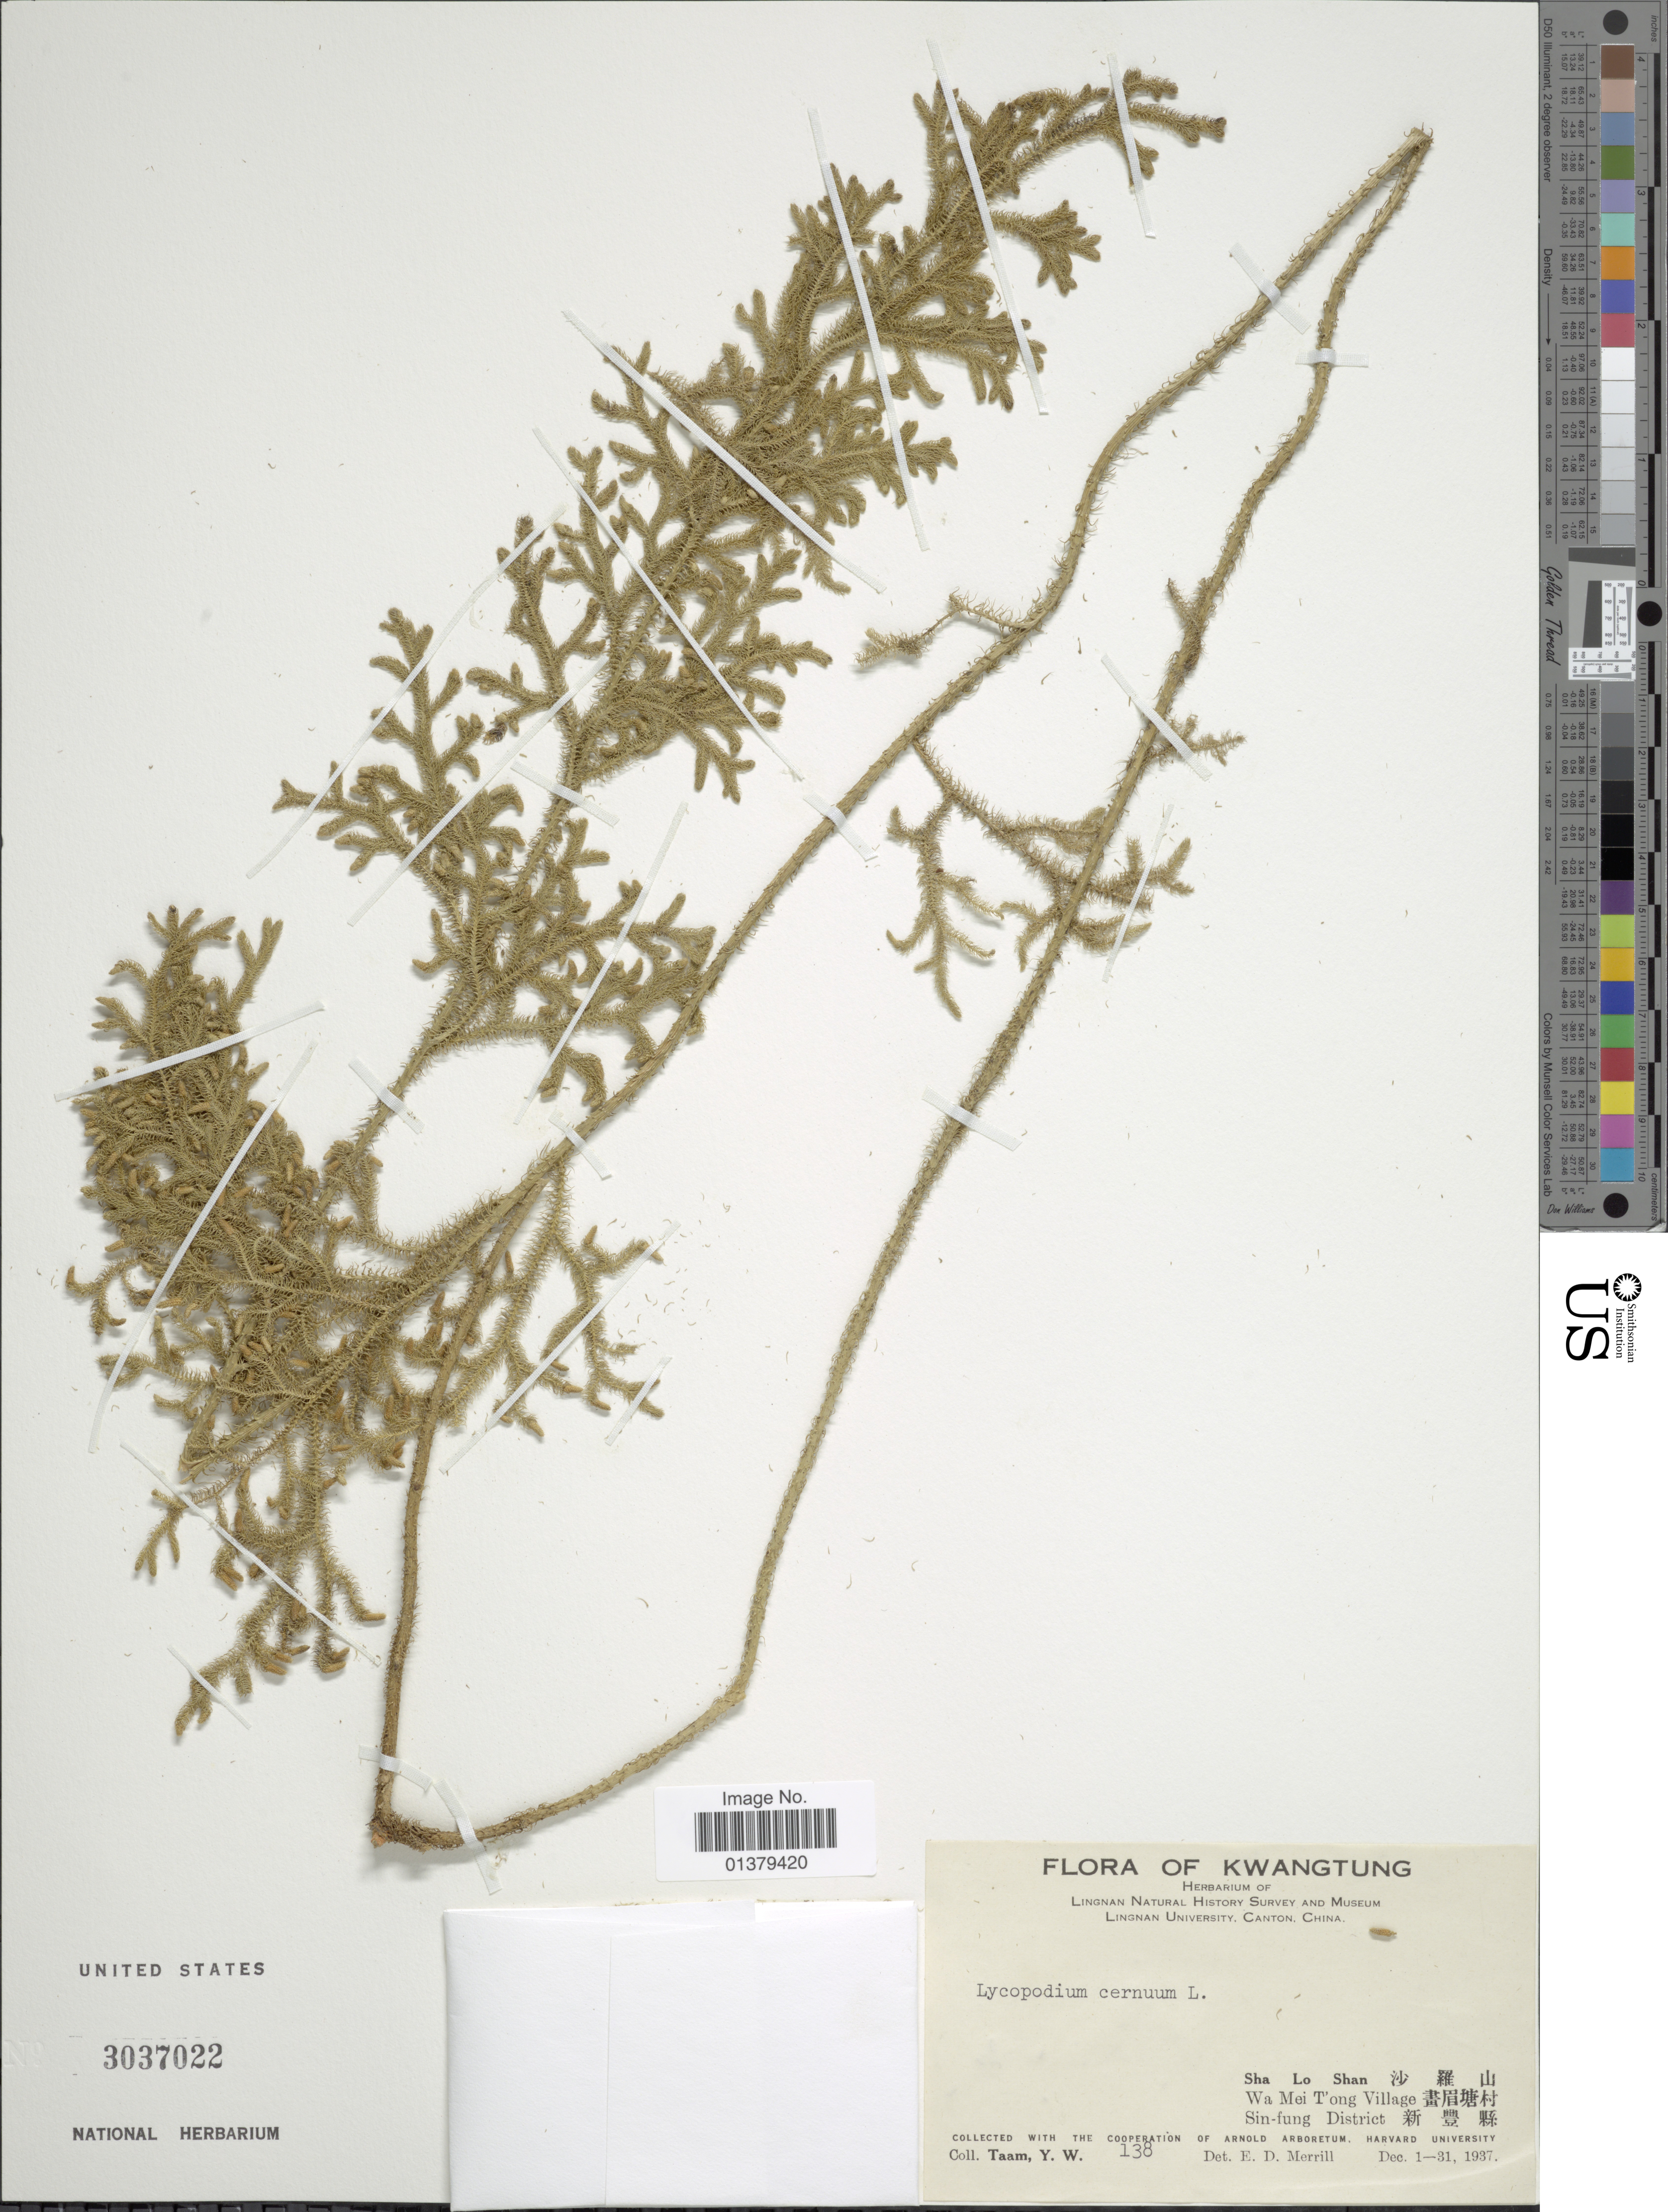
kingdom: Plantae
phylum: Tracheophyta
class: Lycopodiopsida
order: Lycopodiales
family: Lycopodiaceae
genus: Palhinhaea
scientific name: Palhinhaea cernua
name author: (L.) Vasc. & Franco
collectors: Y. W. Taam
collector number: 138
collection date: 1937-12-01/1937-12-31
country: China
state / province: Guangdong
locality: Xinfeng County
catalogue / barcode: US 3037022